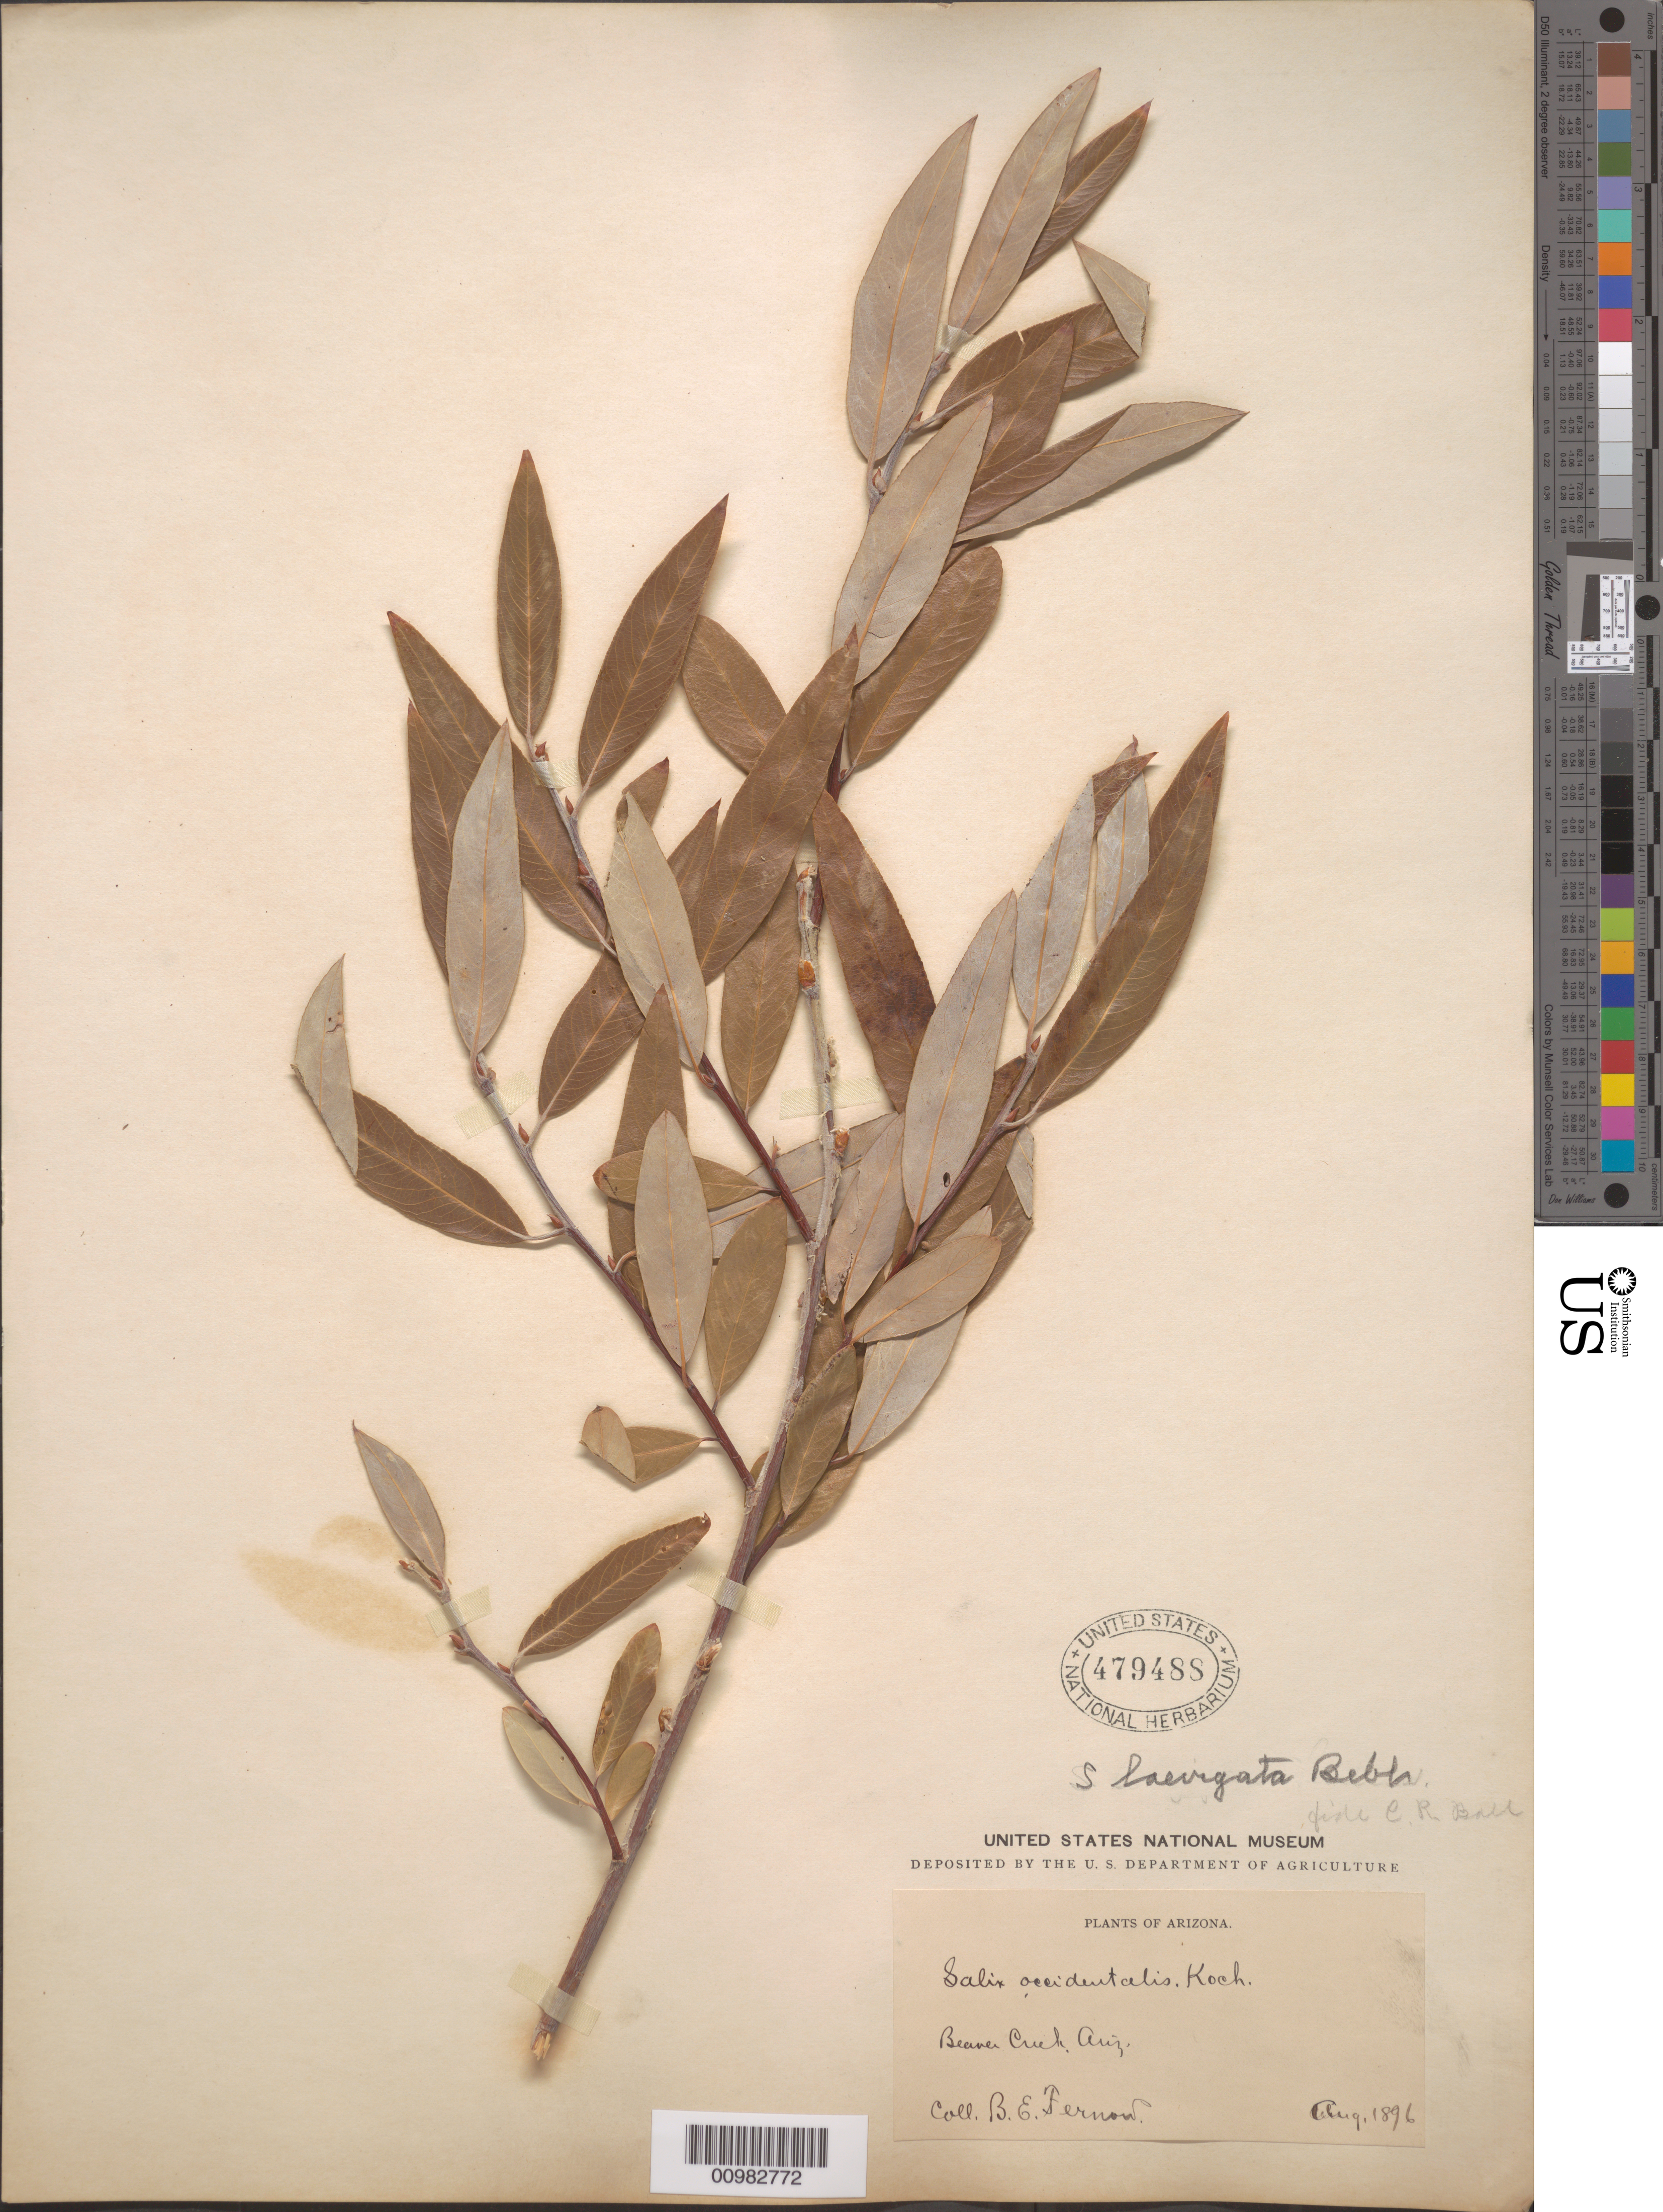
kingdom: Plantae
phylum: Tracheophyta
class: Magnoliopsida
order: Malpighiales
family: Salicaceae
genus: Salix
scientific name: Salix laevigata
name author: Bebb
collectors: B. Fernow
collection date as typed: Aug 1896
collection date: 1896-08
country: United States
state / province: Arizona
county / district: Yavapai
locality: Beaver Creek.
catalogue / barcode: US 479488